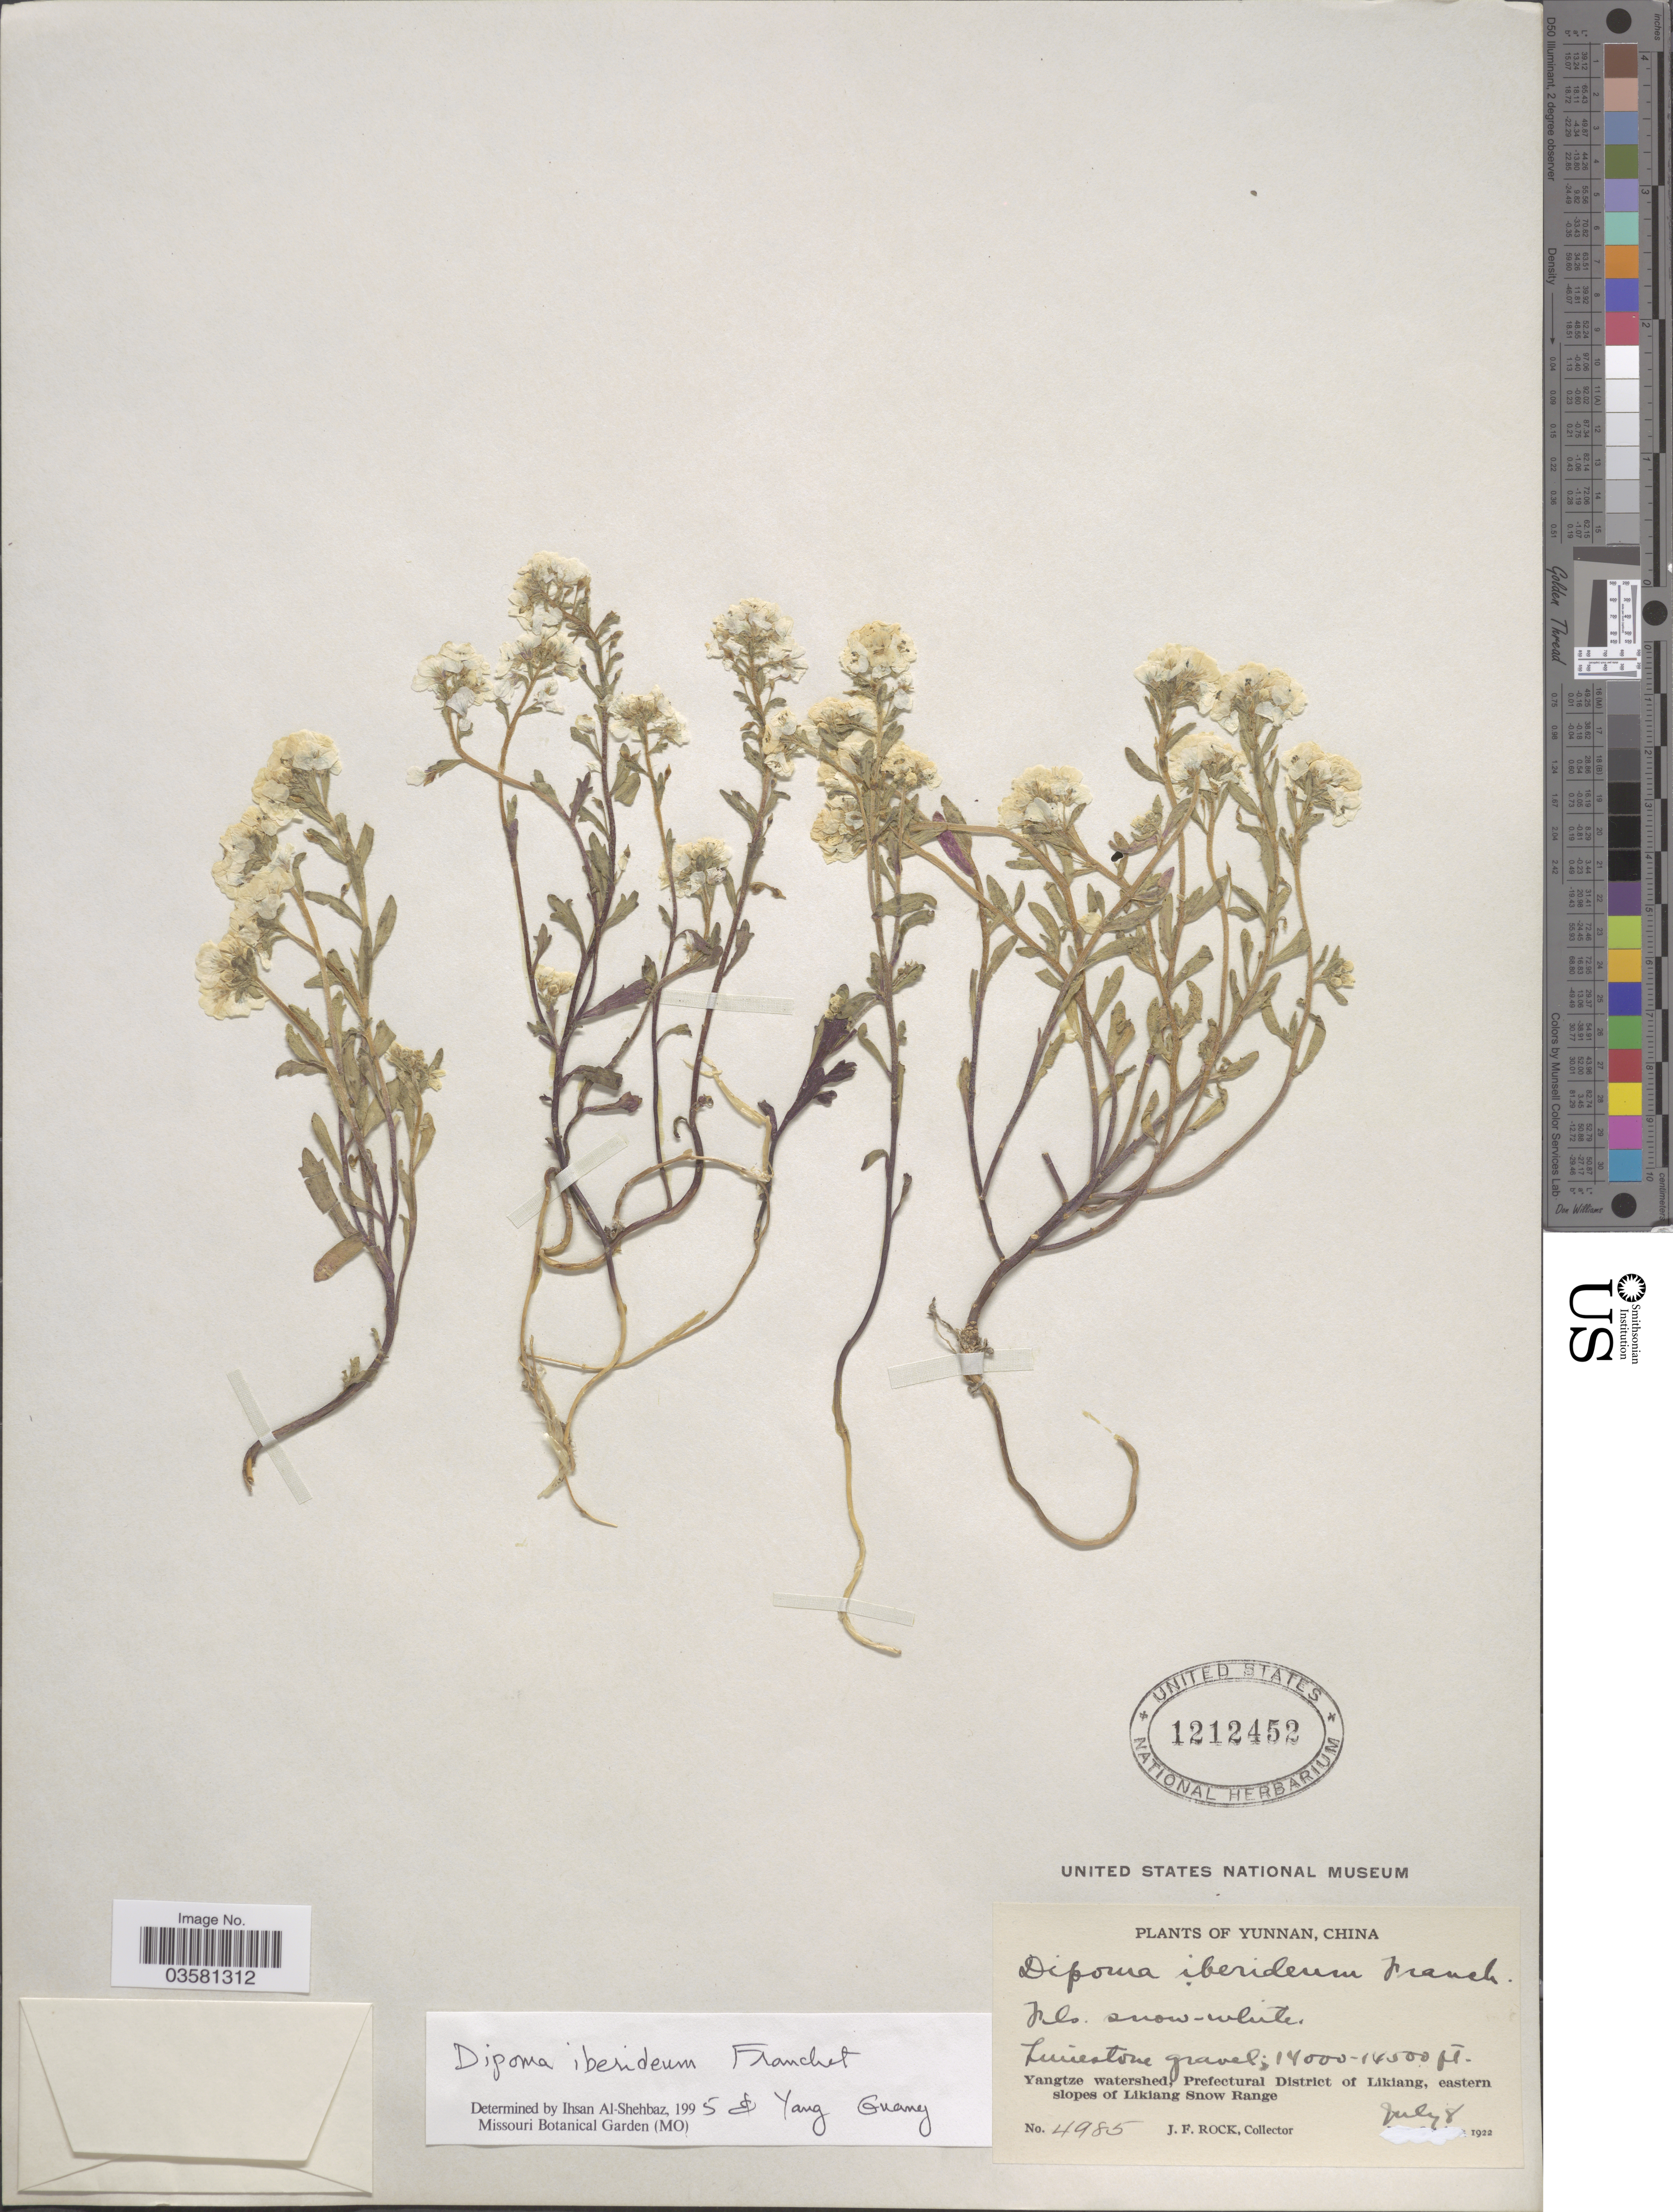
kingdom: Plantae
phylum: Tracheophyta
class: Magnoliopsida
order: Brassicales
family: Brassicaceae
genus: Dipoma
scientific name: Dipoma iberideum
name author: Franch.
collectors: J. Rock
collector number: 4985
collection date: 1922-07-08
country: China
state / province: Yunnan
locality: Yangtze watershed, Prefectural District of Likiang, eastern slopes of Likiang Snow Range.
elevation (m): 4267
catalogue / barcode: US 1212452